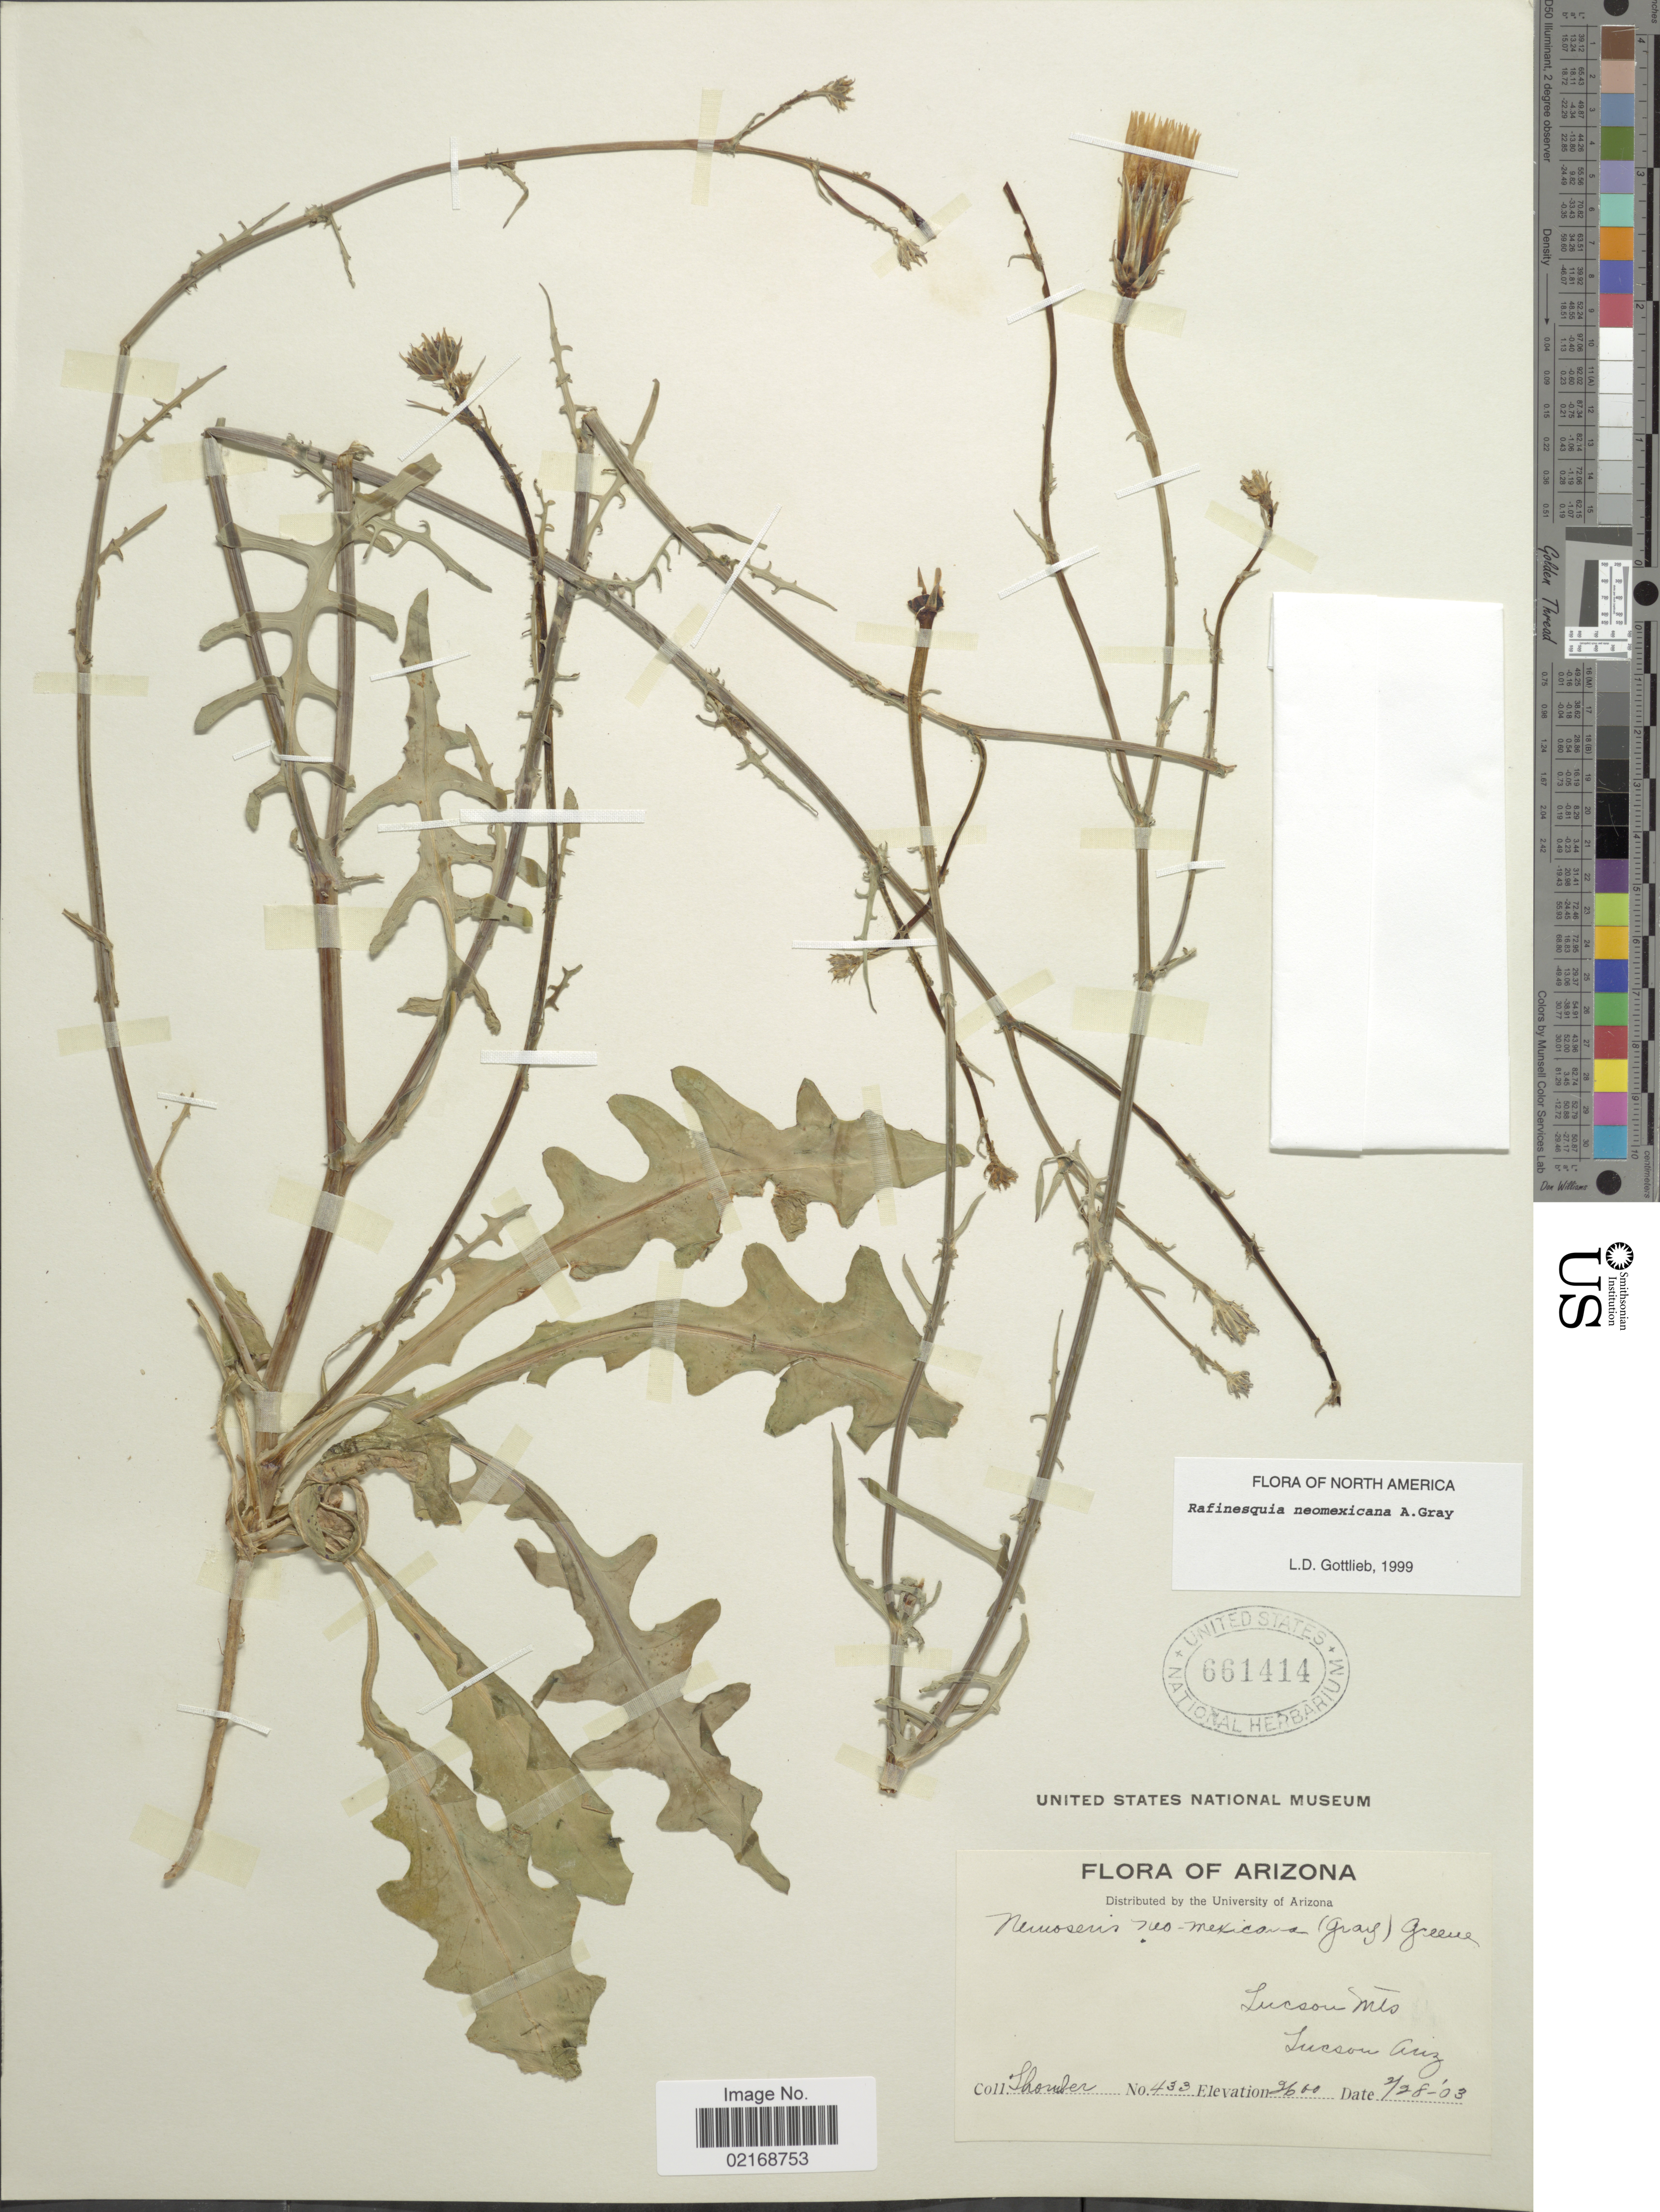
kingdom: Plantae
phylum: Tracheophyta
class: Magnoliopsida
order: Asterales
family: Asteraceae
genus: Rafinesquia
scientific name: Rafinesquia neomexicana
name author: A. Gray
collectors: Shomher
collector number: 433*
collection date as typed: Transcribed d/m/y: 28/2/03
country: United States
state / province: Arizona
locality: Tucson Mts, Tucson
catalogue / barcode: US 661414